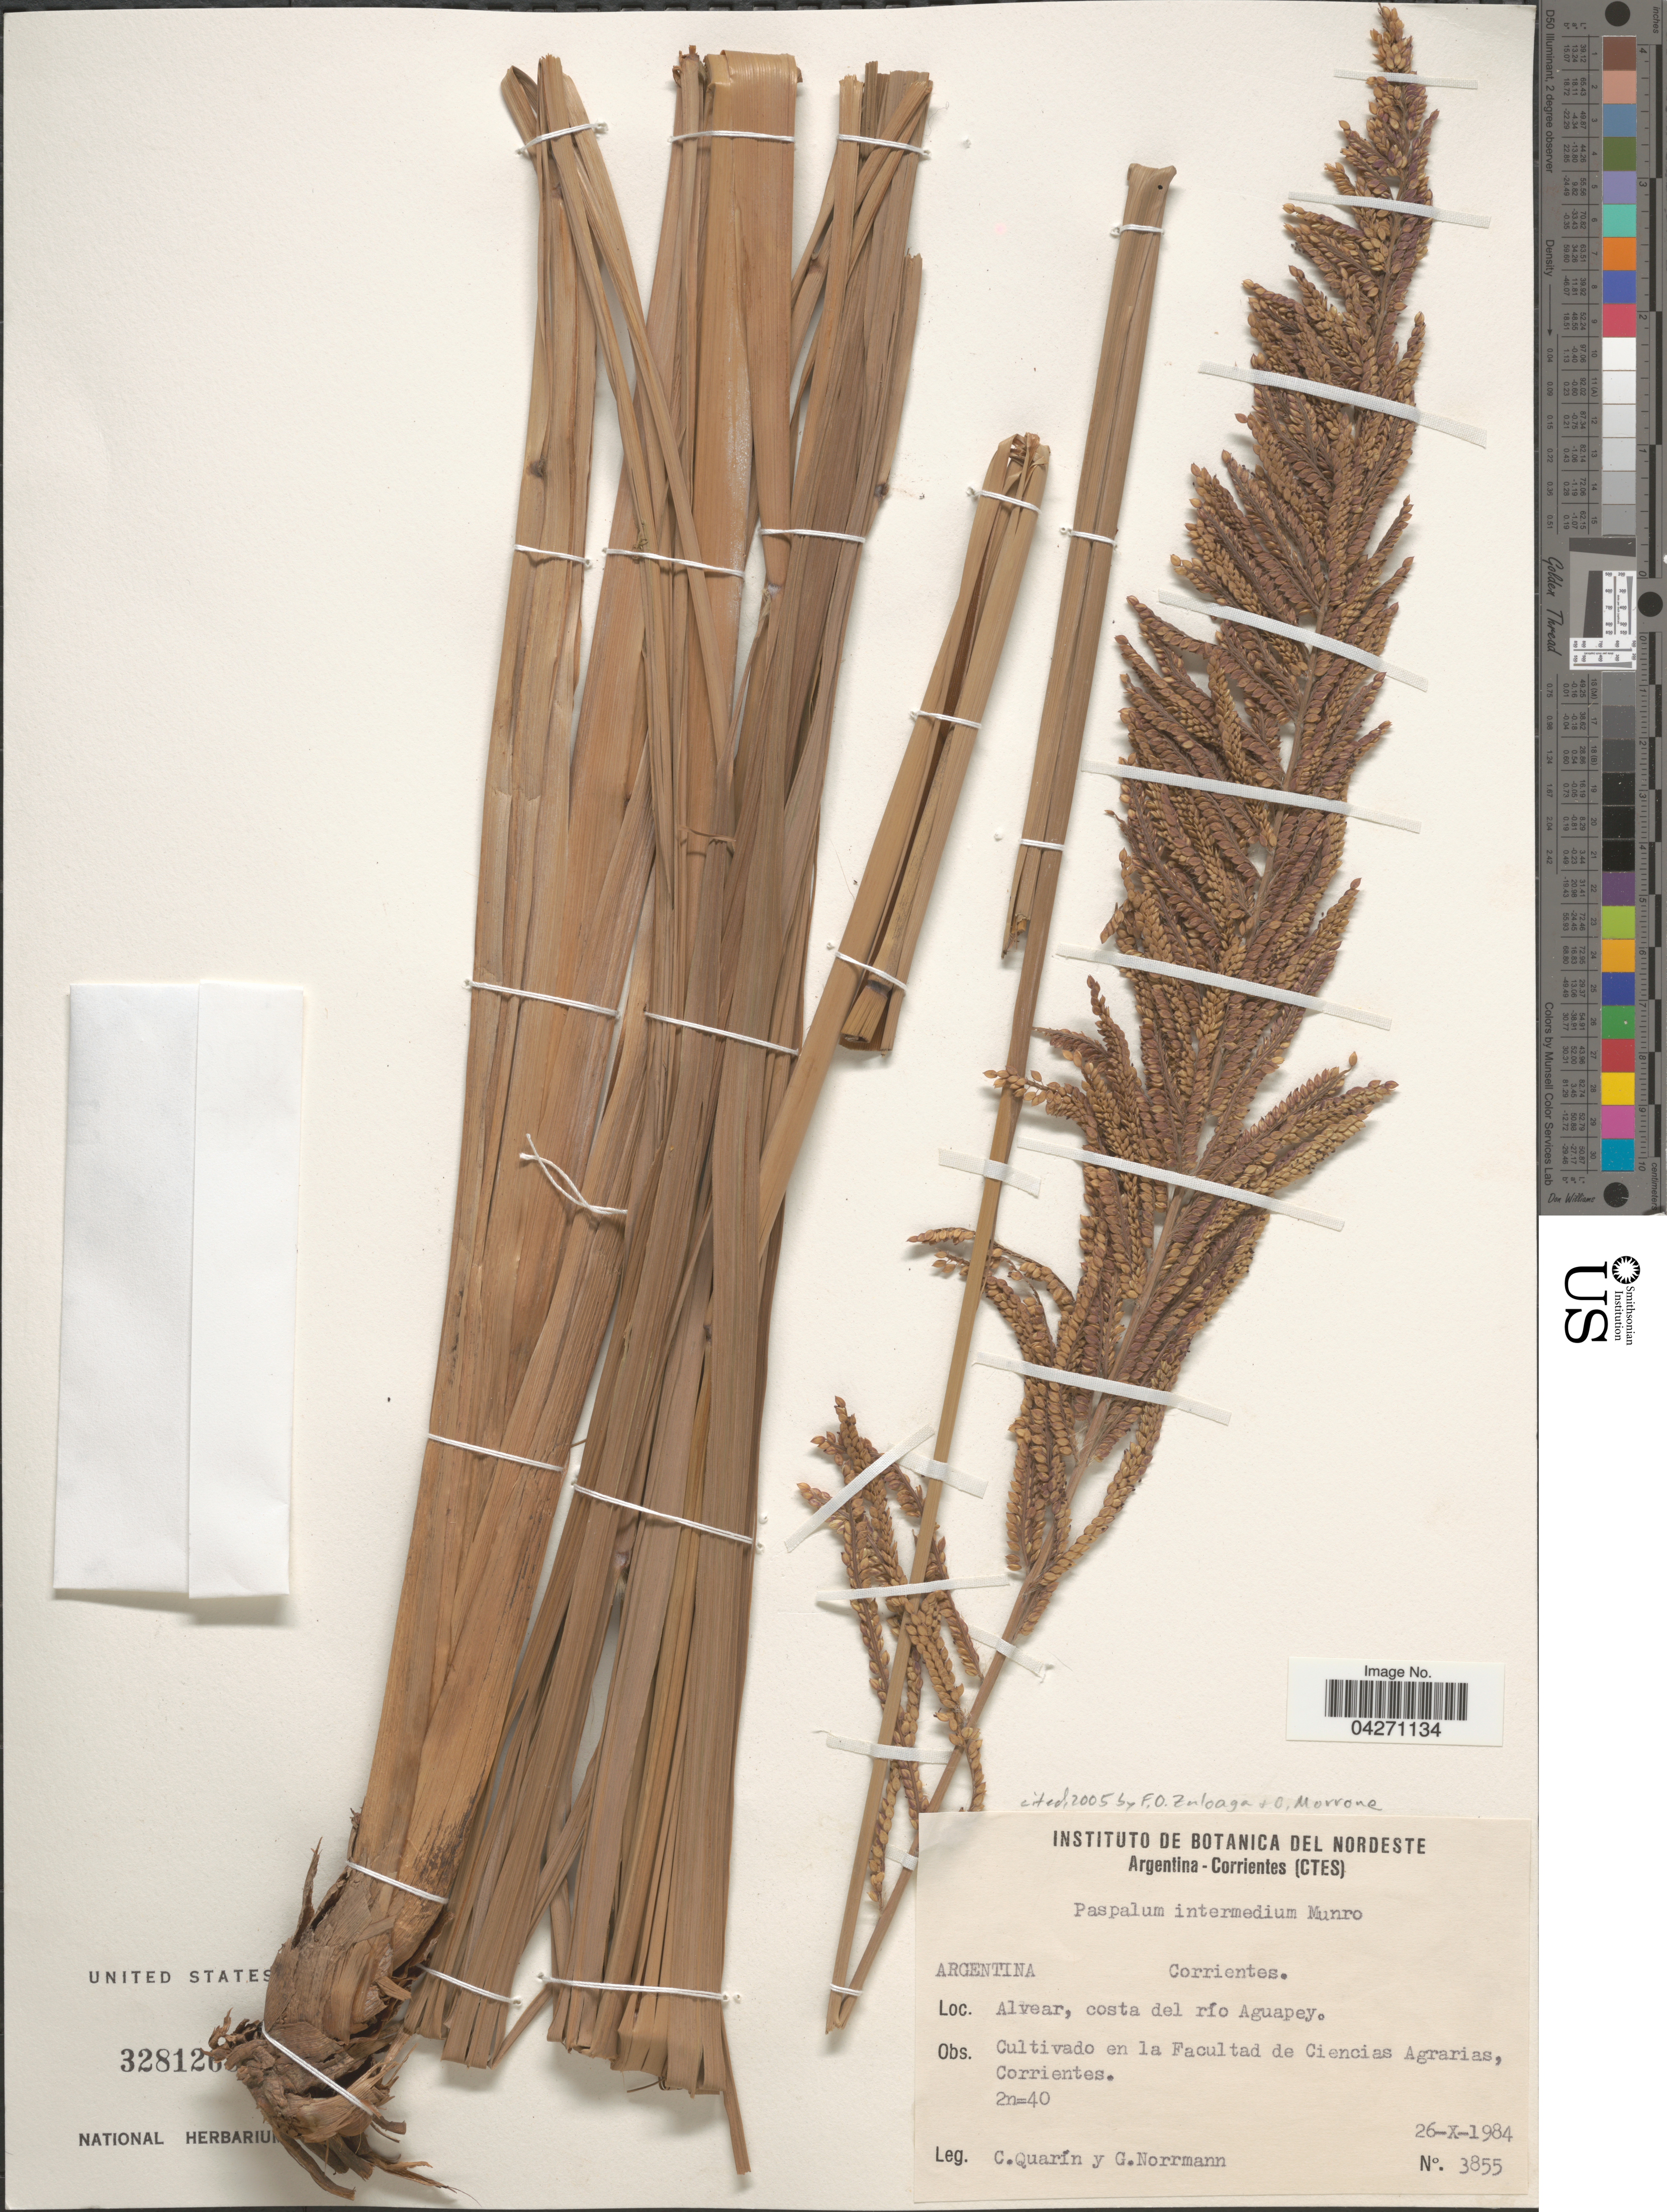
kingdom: Plantae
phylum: Tracheophyta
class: Liliopsida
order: Poales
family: Poaceae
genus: Paspalum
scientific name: Paspalum intermedium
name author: Munro ex Morong & Britton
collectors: C. Quarín & G. Norrmann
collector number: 3855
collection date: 1984-10-26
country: Argentina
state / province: Corrientes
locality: Corrientes. Alvear, costa del río Aguapey.